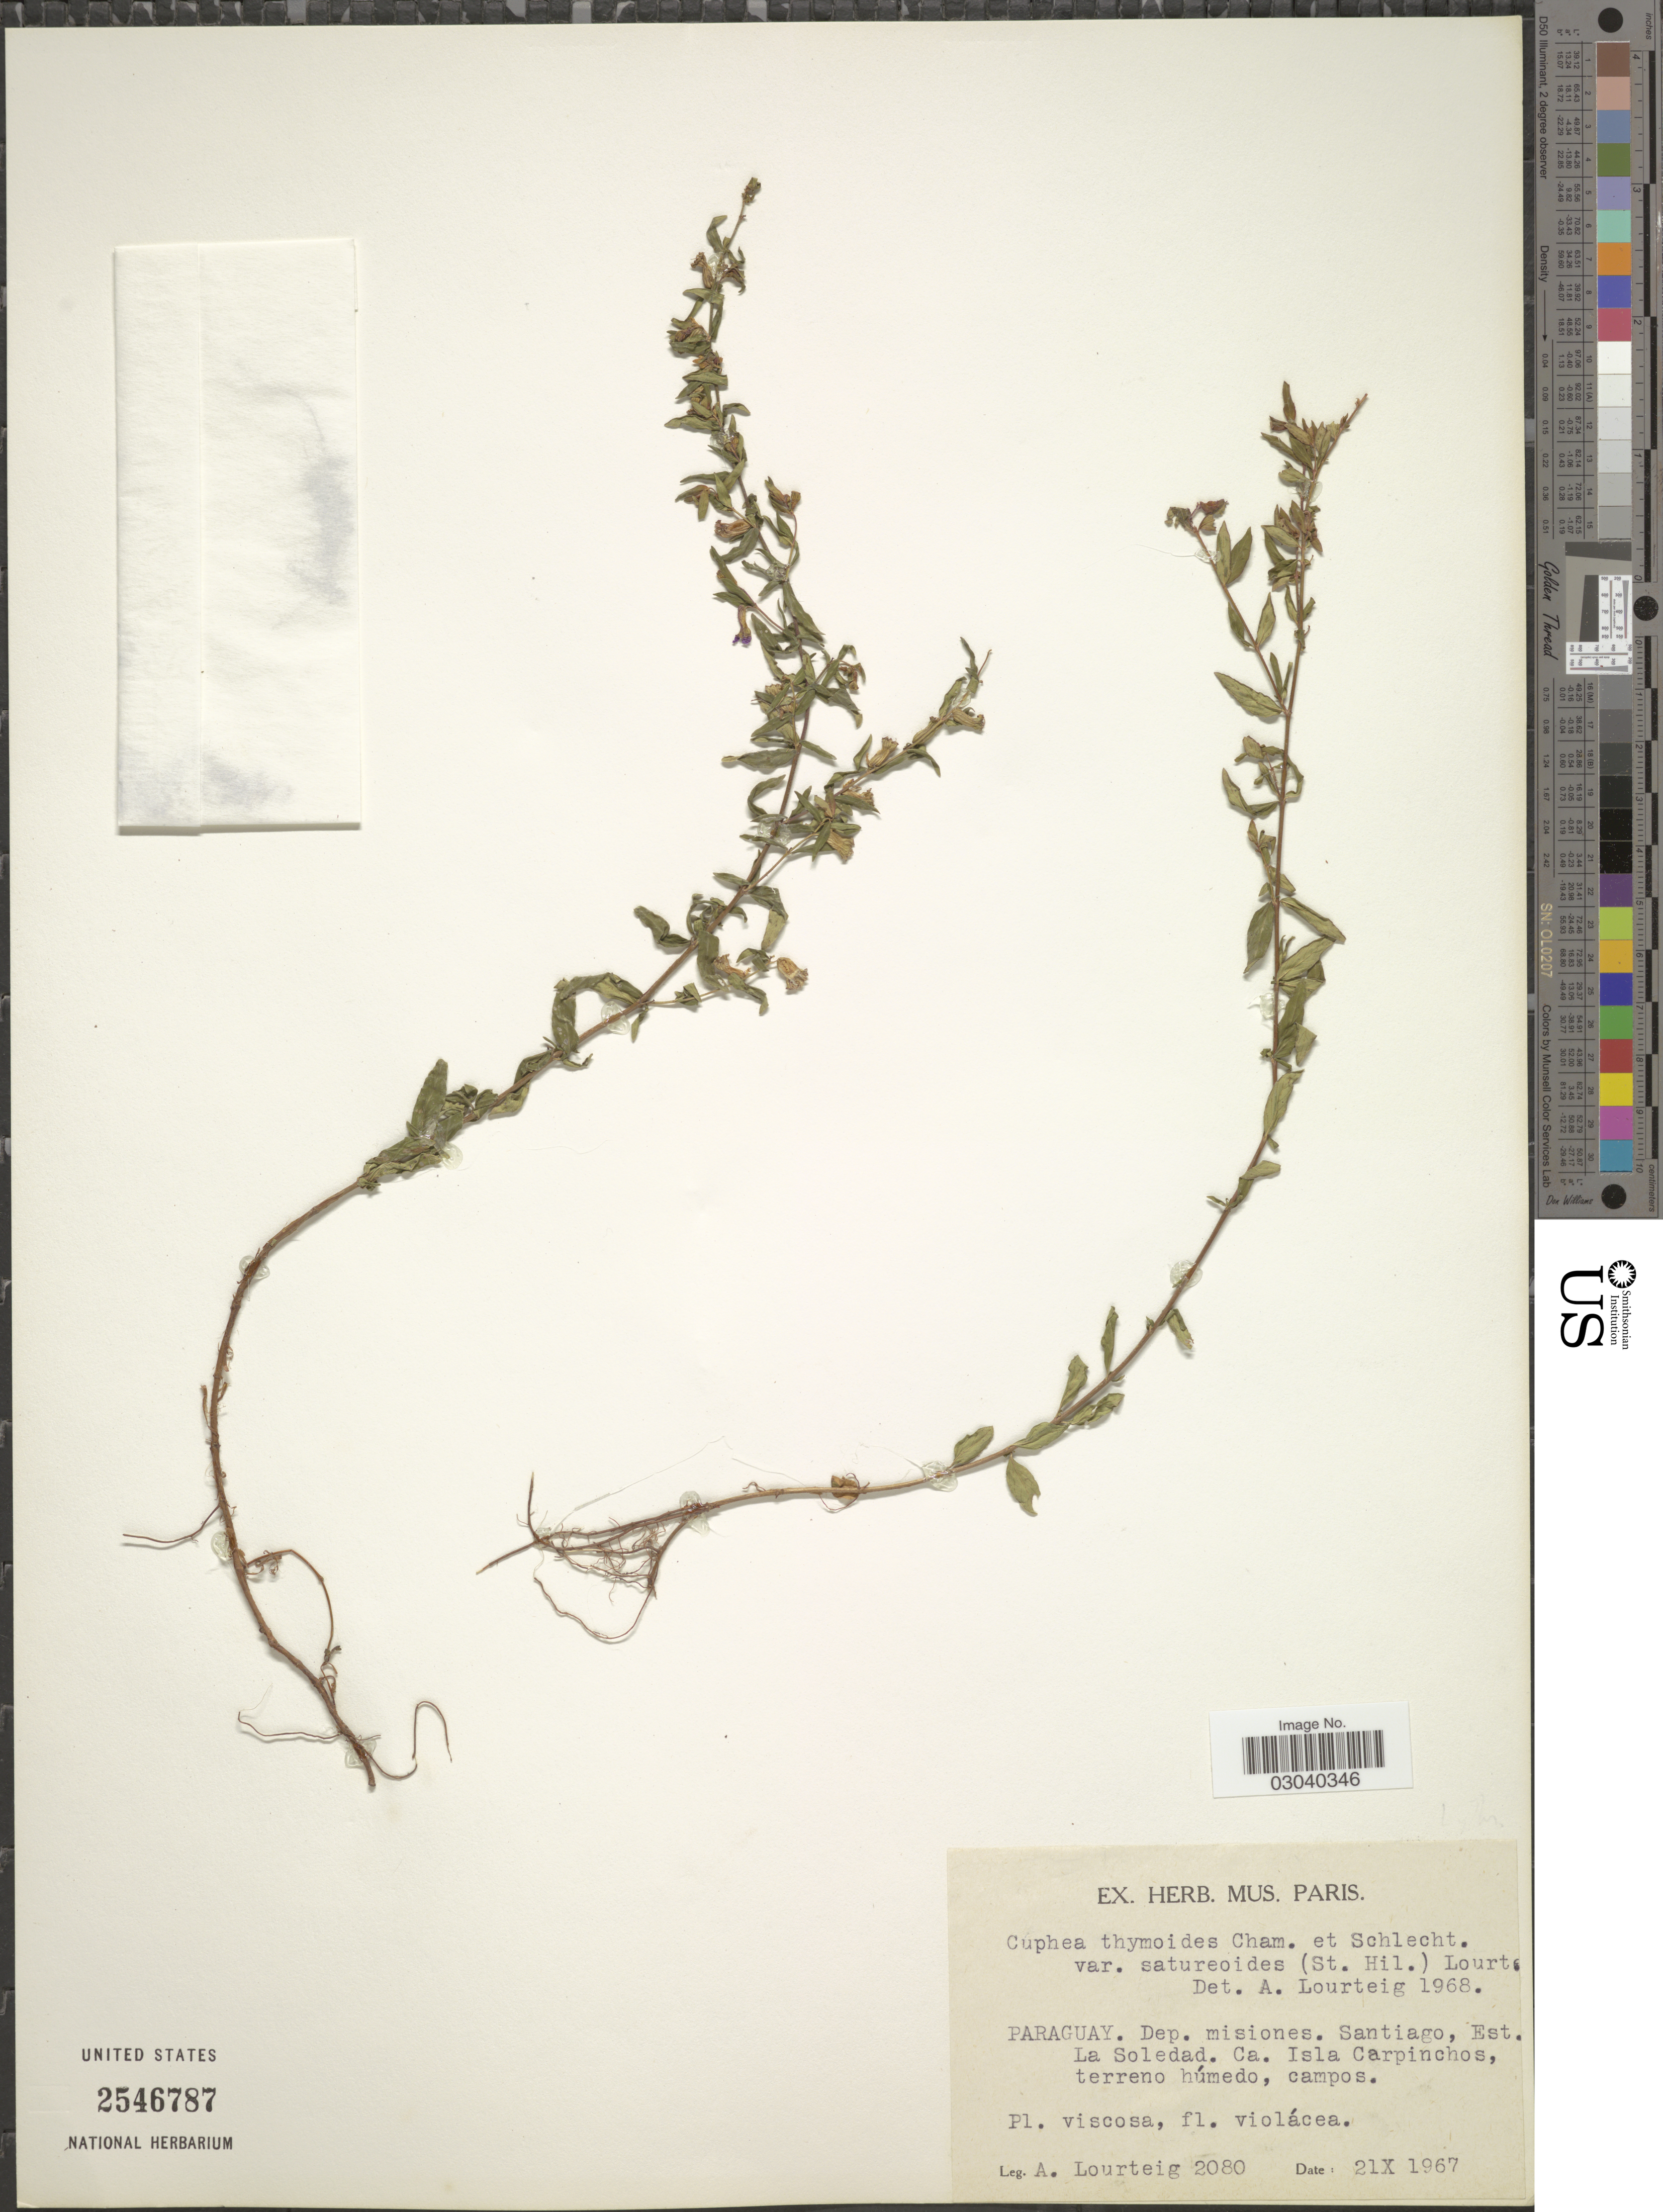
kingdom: Plantae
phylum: Tracheophyta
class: Magnoliopsida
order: Myrtales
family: Lythraceae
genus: Cuphea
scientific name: Cuphea thymoides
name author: Cham. & Schltdl.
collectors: A. Lourteig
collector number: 2080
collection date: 1967-10-21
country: Paraguay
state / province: Misiones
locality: Dep. Misiones. Santiago, Est. La Soledad. Ca. Isla Carpinchos.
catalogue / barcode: US 2546787